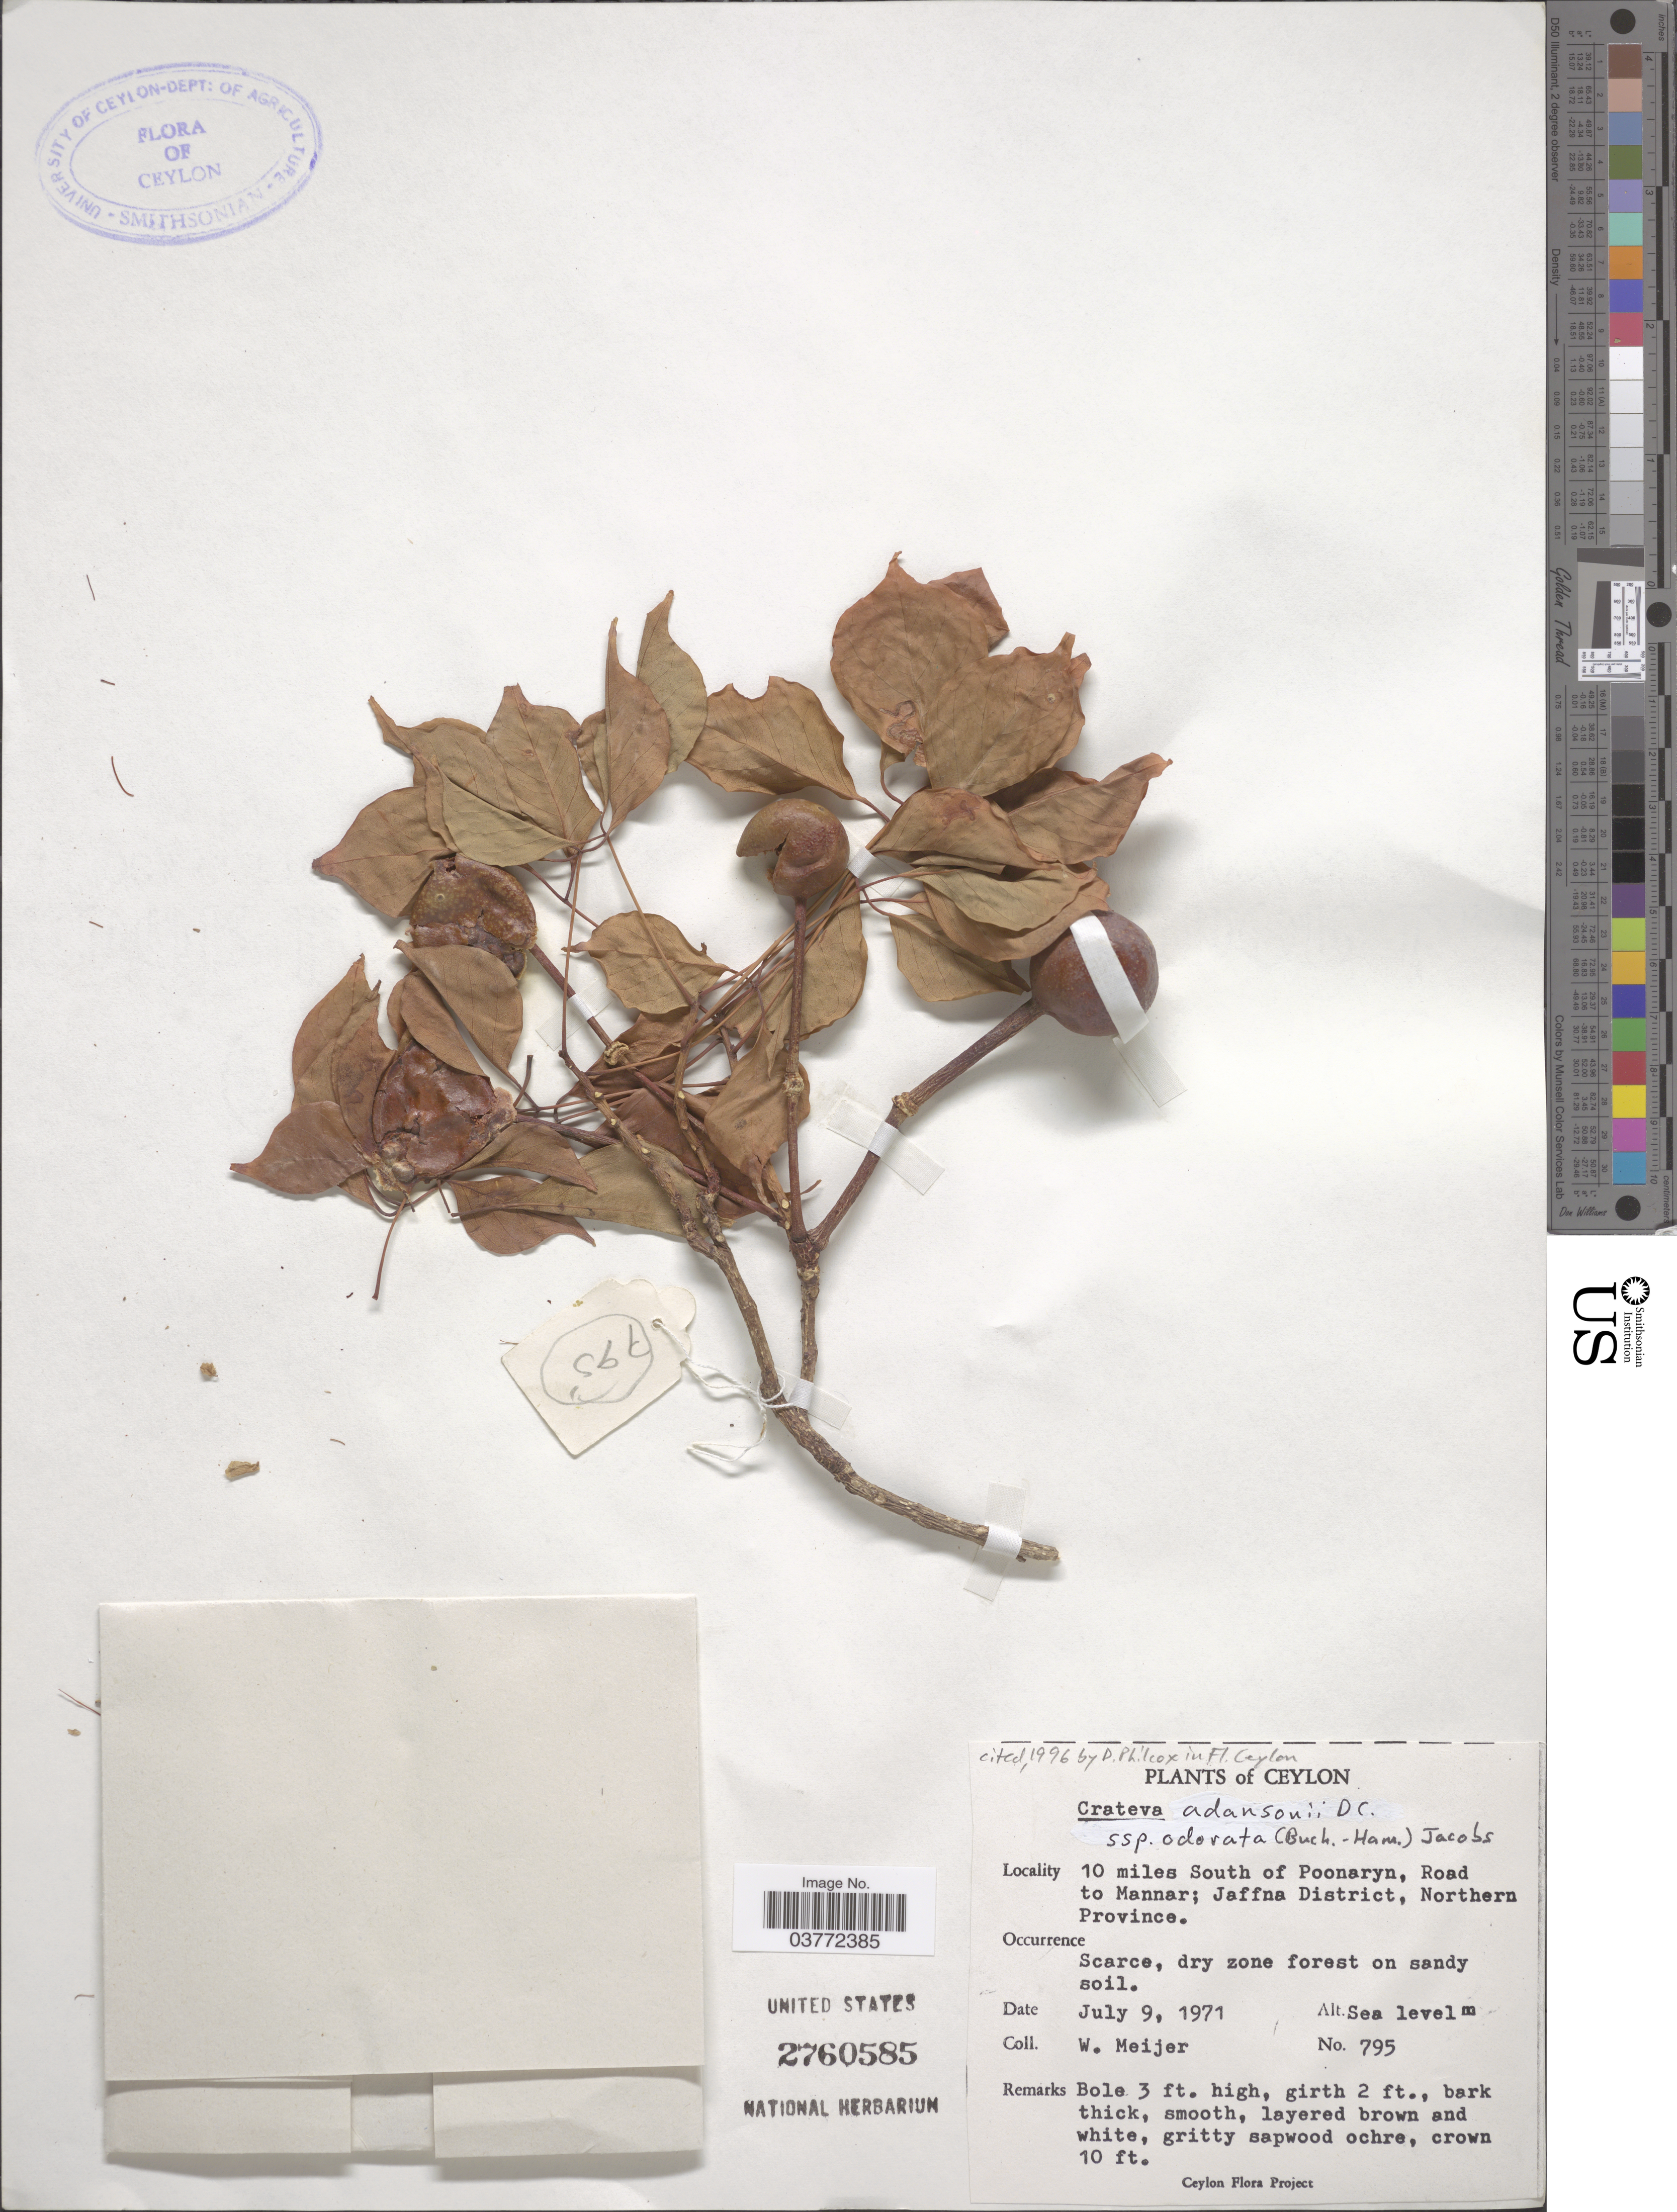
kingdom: Plantae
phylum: Tracheophyta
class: Magnoliopsida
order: Brassicales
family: Capparaceae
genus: Crateva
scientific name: Crateva adansonii subsp. odora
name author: (Buch.-Ham.) Jacobs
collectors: W. Meijer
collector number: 795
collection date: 1971-07-09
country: Sri Lanka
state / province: Northern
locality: Ceylon. 10 miles South of Poonaryn, Road to Mannar; Jaffna District.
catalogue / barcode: US 2760585